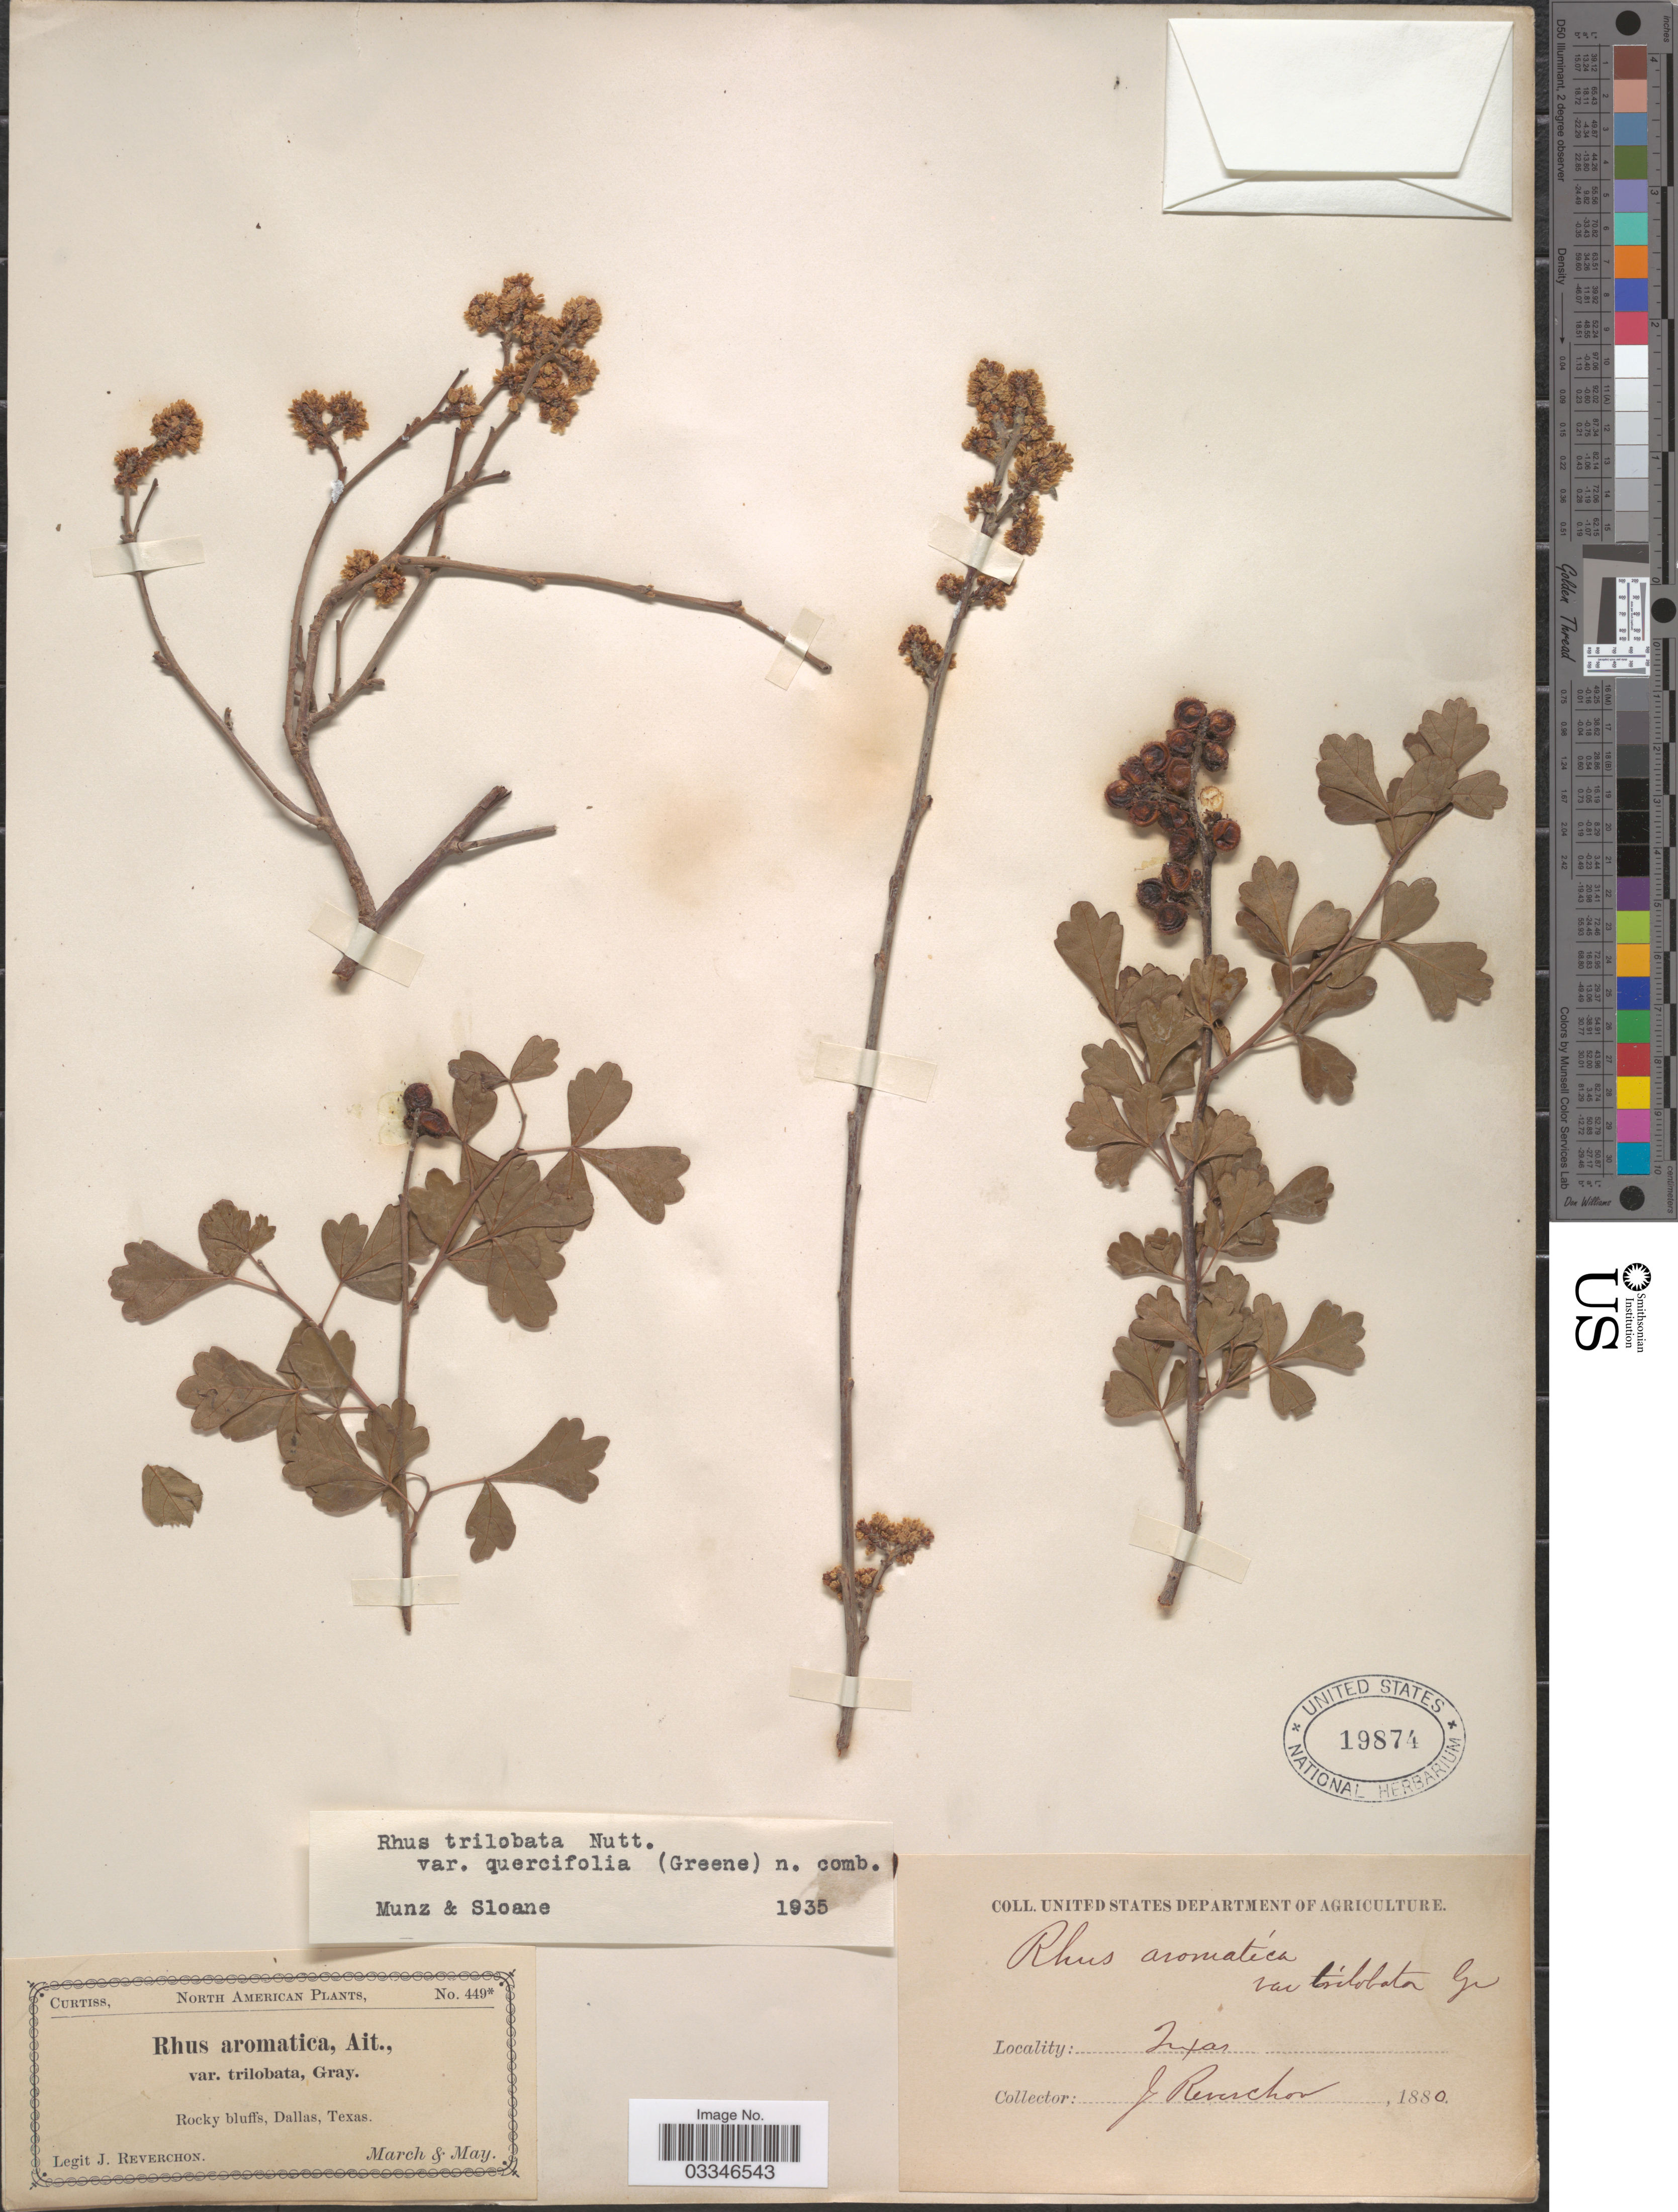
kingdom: Plantae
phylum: Tracheophyta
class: Magnoliopsida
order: Sapindales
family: Anacardiaceae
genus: Rhus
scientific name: Rhus trilobata var. quercifolia (Greene) Munz & Sloane ined.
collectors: J. Reverchon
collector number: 449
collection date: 1880-03/1880-05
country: United States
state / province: Texas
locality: Rocky bluffs, Dallas.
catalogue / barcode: US 19874